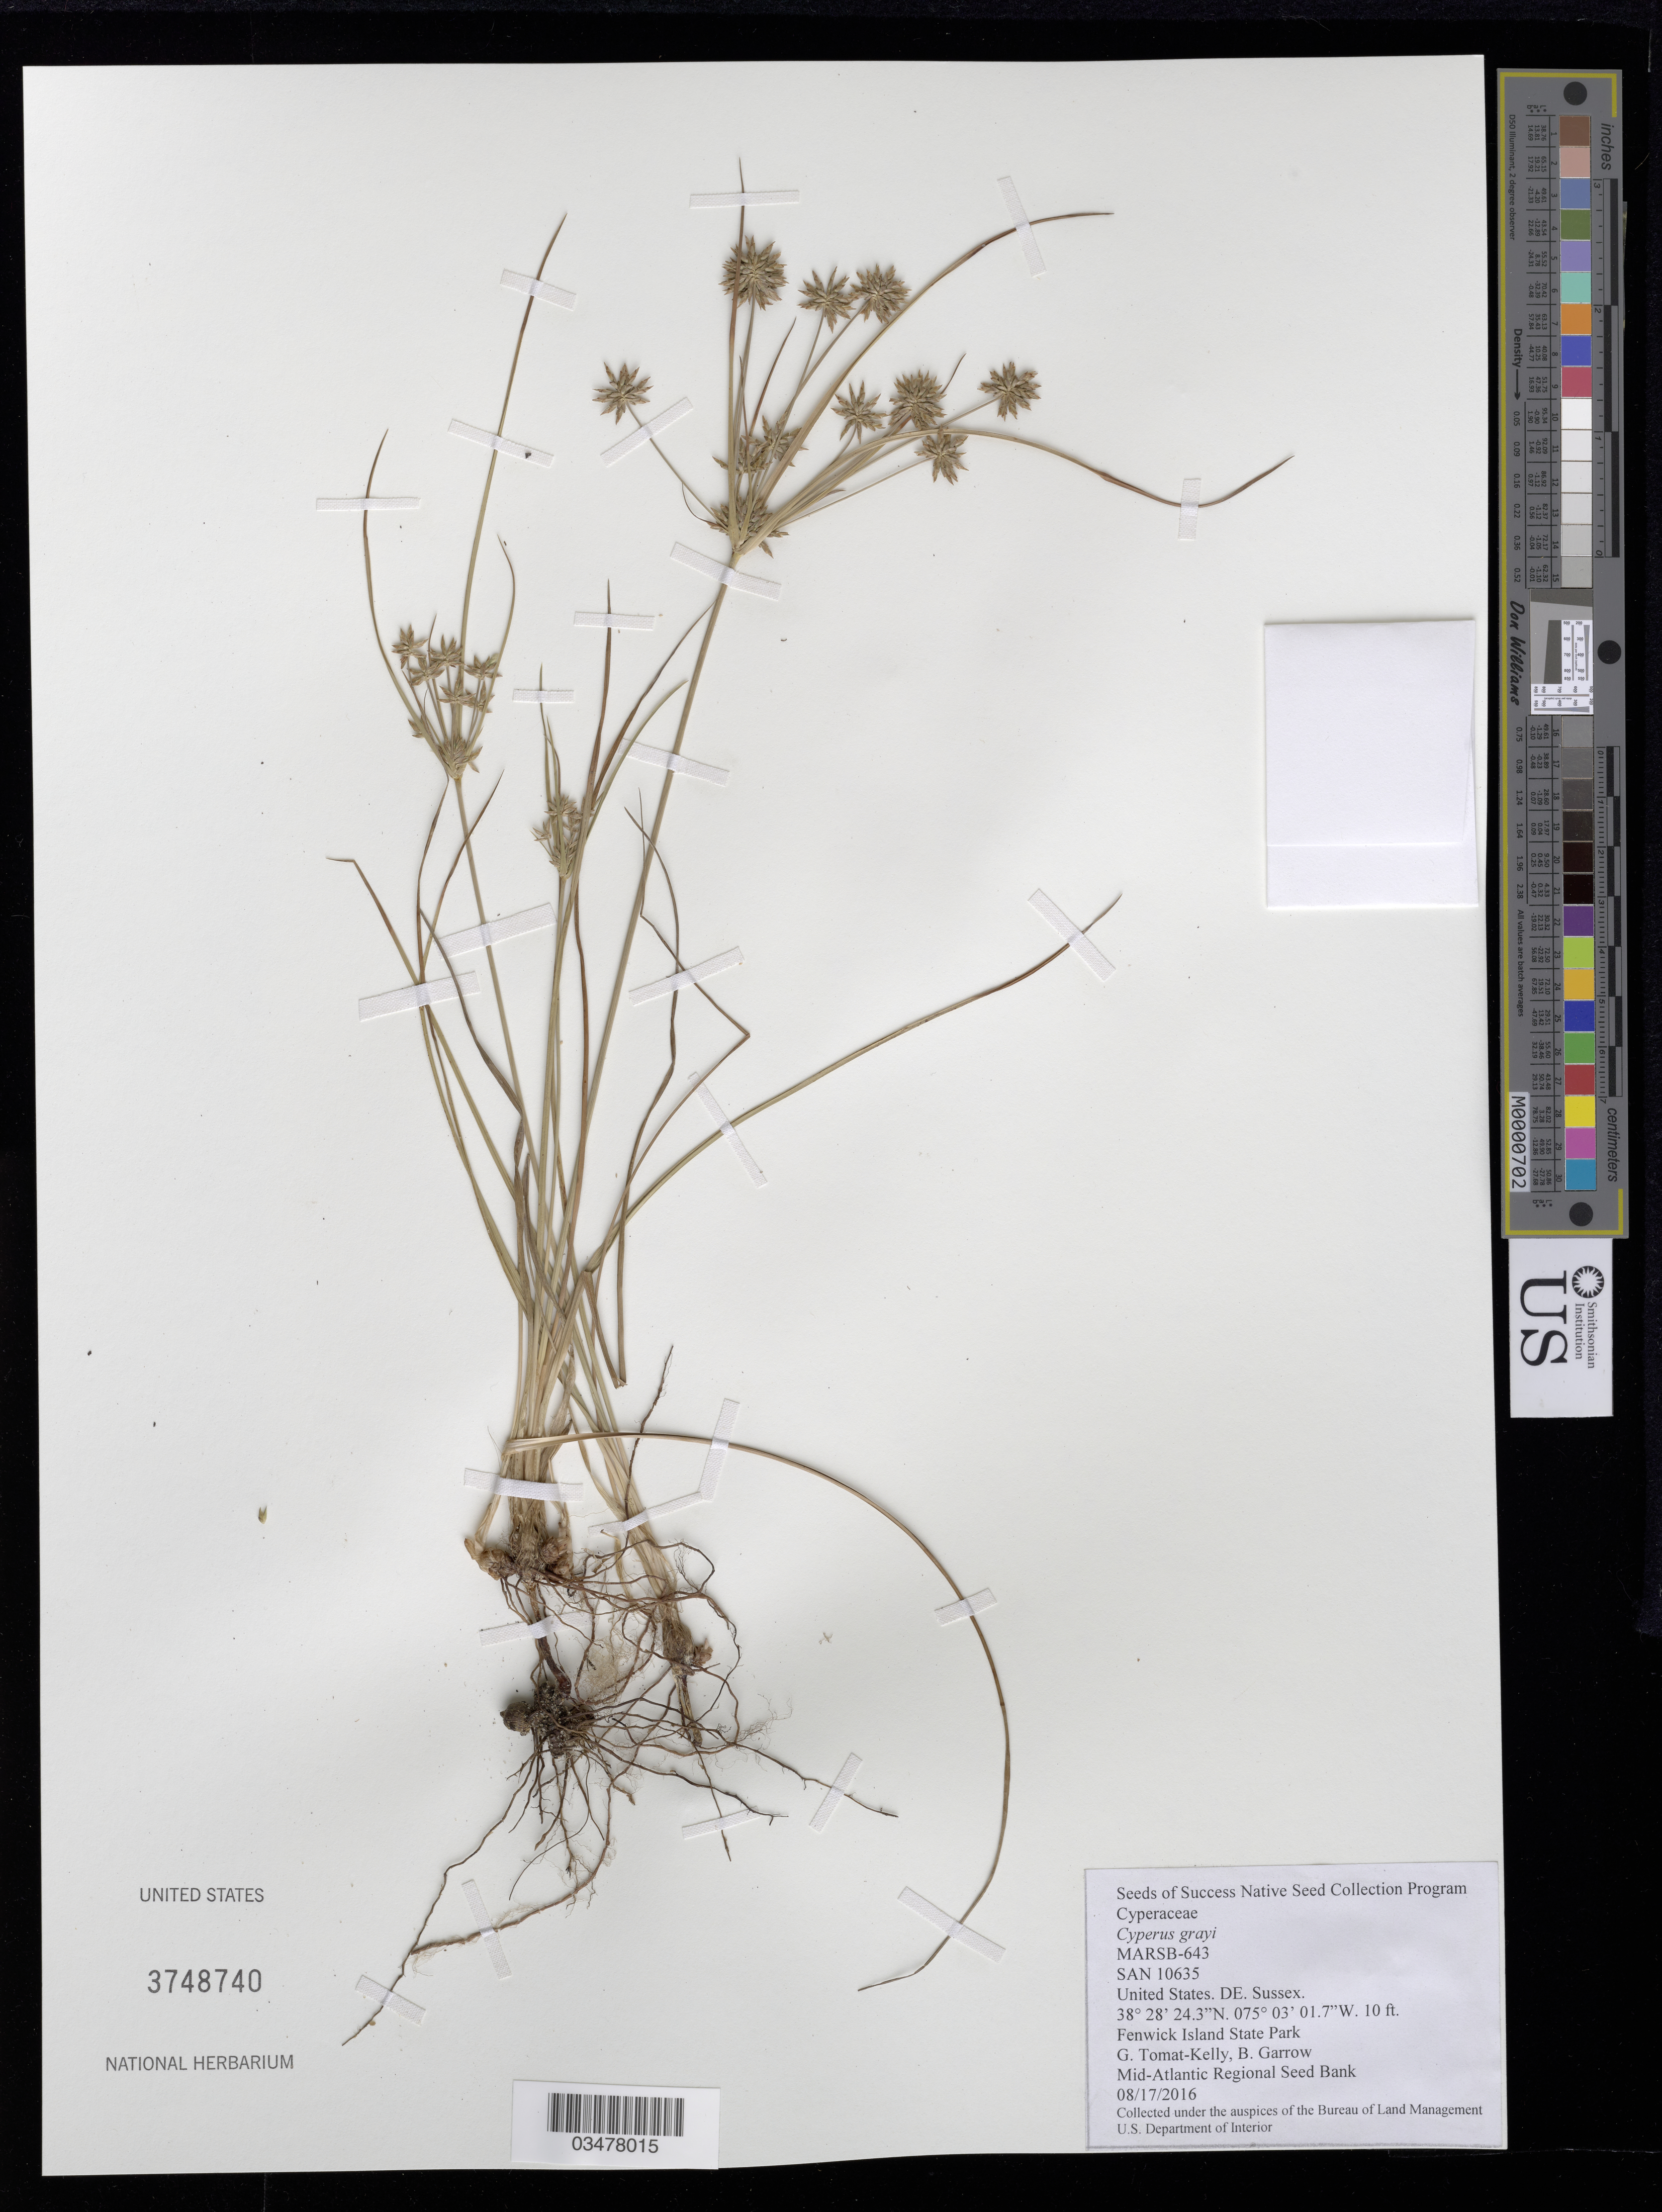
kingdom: Plantae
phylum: Tracheophyta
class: Liliopsida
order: Poales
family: Cyperaceae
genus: Cyperus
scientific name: Cyperus grayi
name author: Torr.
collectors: G. Tomat-Kelly & B. Garrow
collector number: MARSB-643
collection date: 2016-08-17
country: United States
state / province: Delaware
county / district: Sussex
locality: Fenwick Island State Park, Behind first dune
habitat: Beach dunes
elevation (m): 3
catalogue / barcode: US 3748740